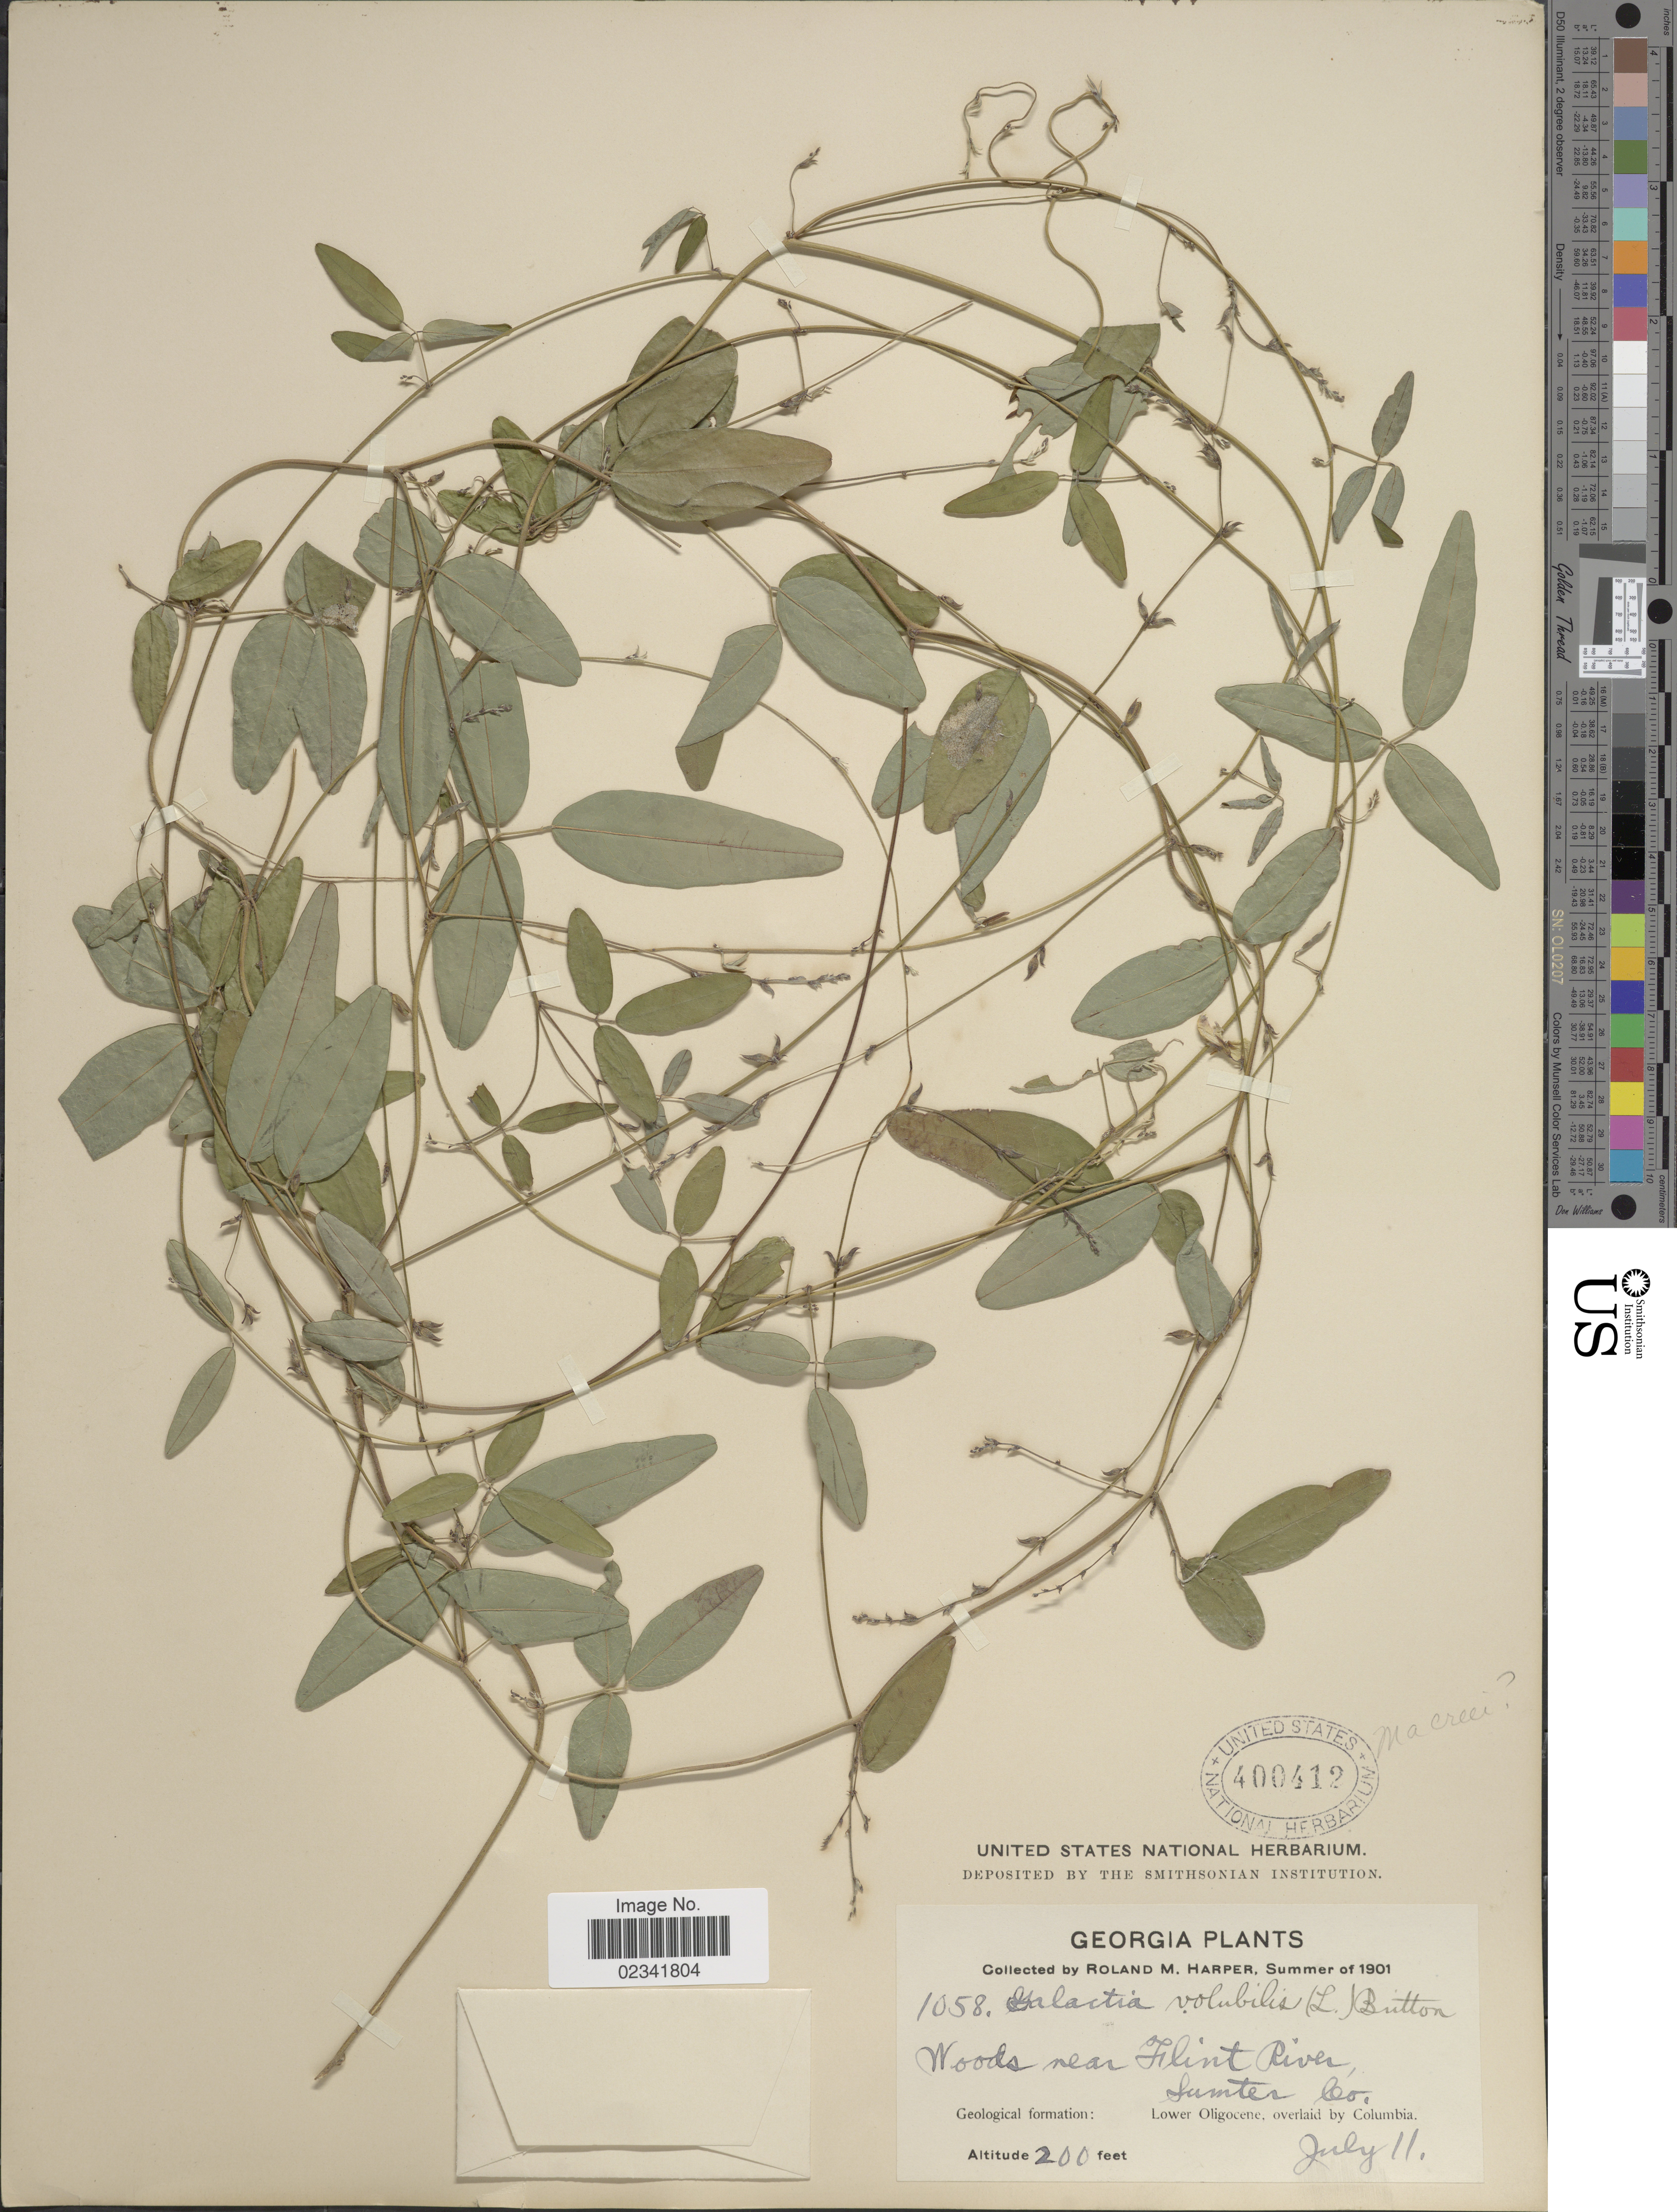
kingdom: Plantae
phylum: Tracheophyta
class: Magnoliopsida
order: Fabales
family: Fabaceae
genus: Galactia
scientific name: Galactia volubilis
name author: (L.) Britton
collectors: R. M. Harper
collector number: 1058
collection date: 1901-07-11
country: United States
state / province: Georgia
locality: Woods near Flint River, Sumter Co.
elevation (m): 61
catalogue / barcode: US 400412